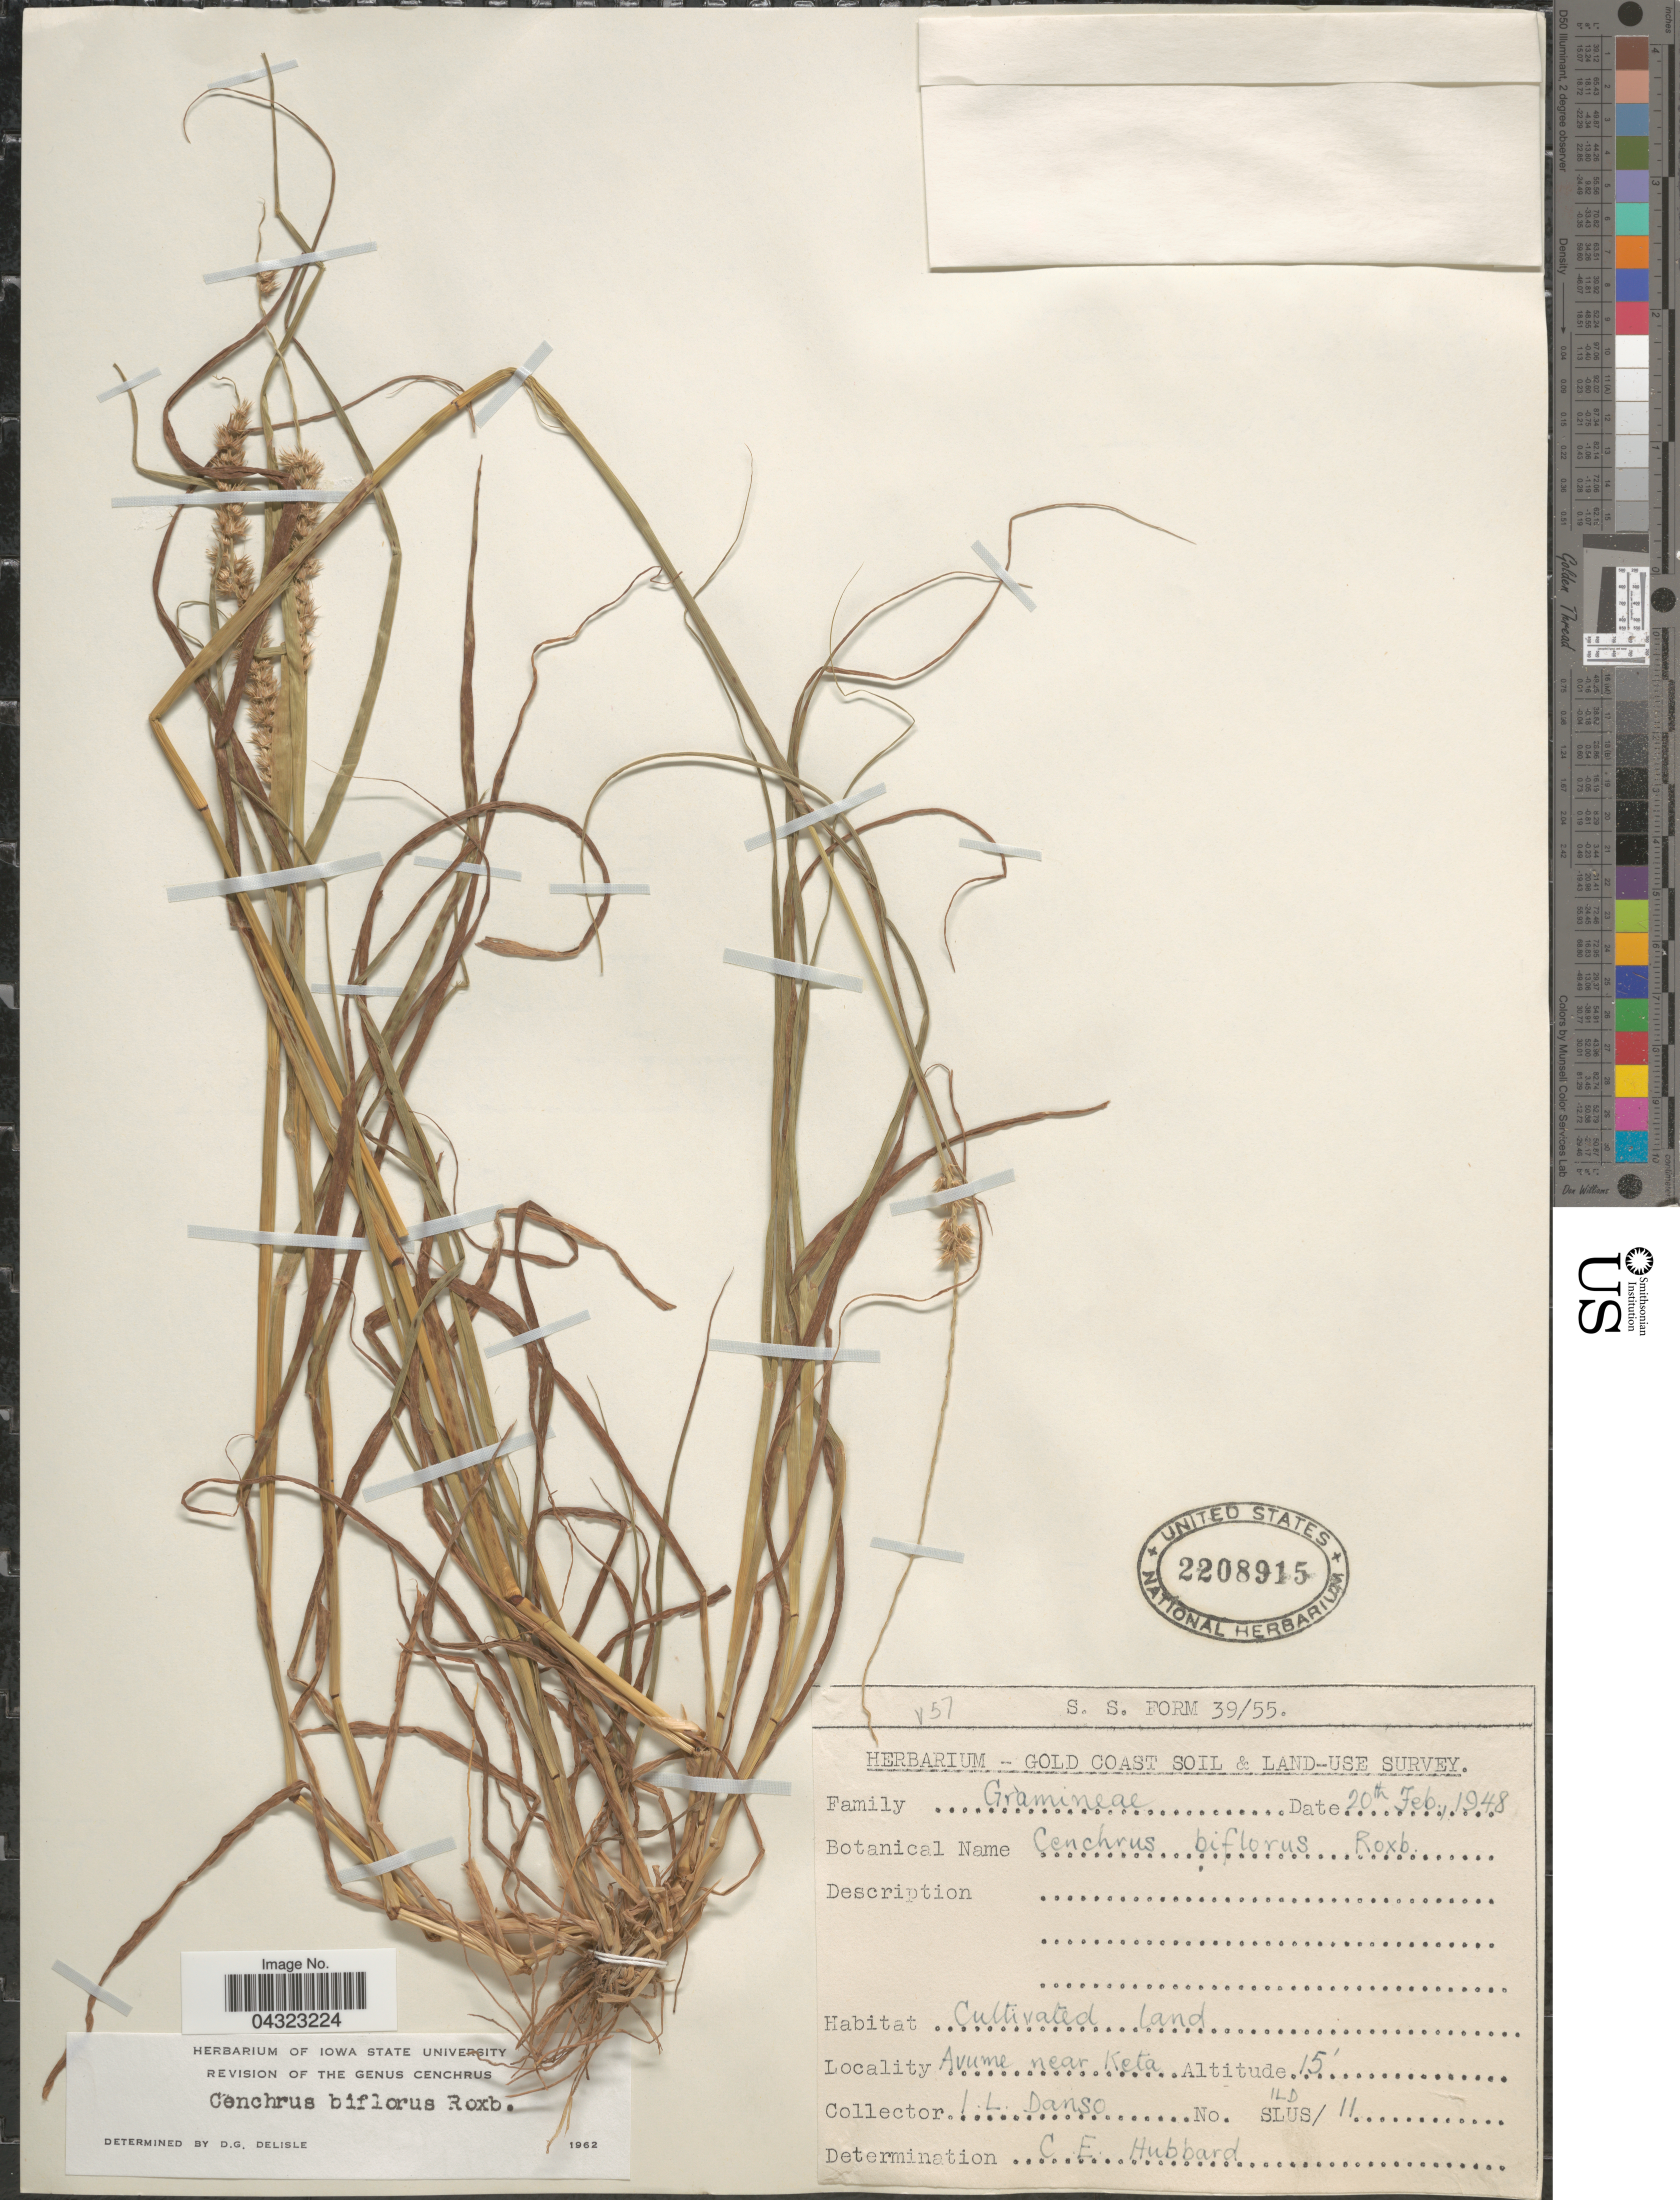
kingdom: Plantae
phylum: Tracheophyta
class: Liliopsida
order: Poales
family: Poaceae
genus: Cenchrus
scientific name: Cenchrus biflorus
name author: Roxb.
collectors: I. Danso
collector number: Slus/11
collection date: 1948-02-20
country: Ghana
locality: Gold Coast Soil & Land-Use Survey. Avume near Keta.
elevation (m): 5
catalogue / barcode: US 2208915